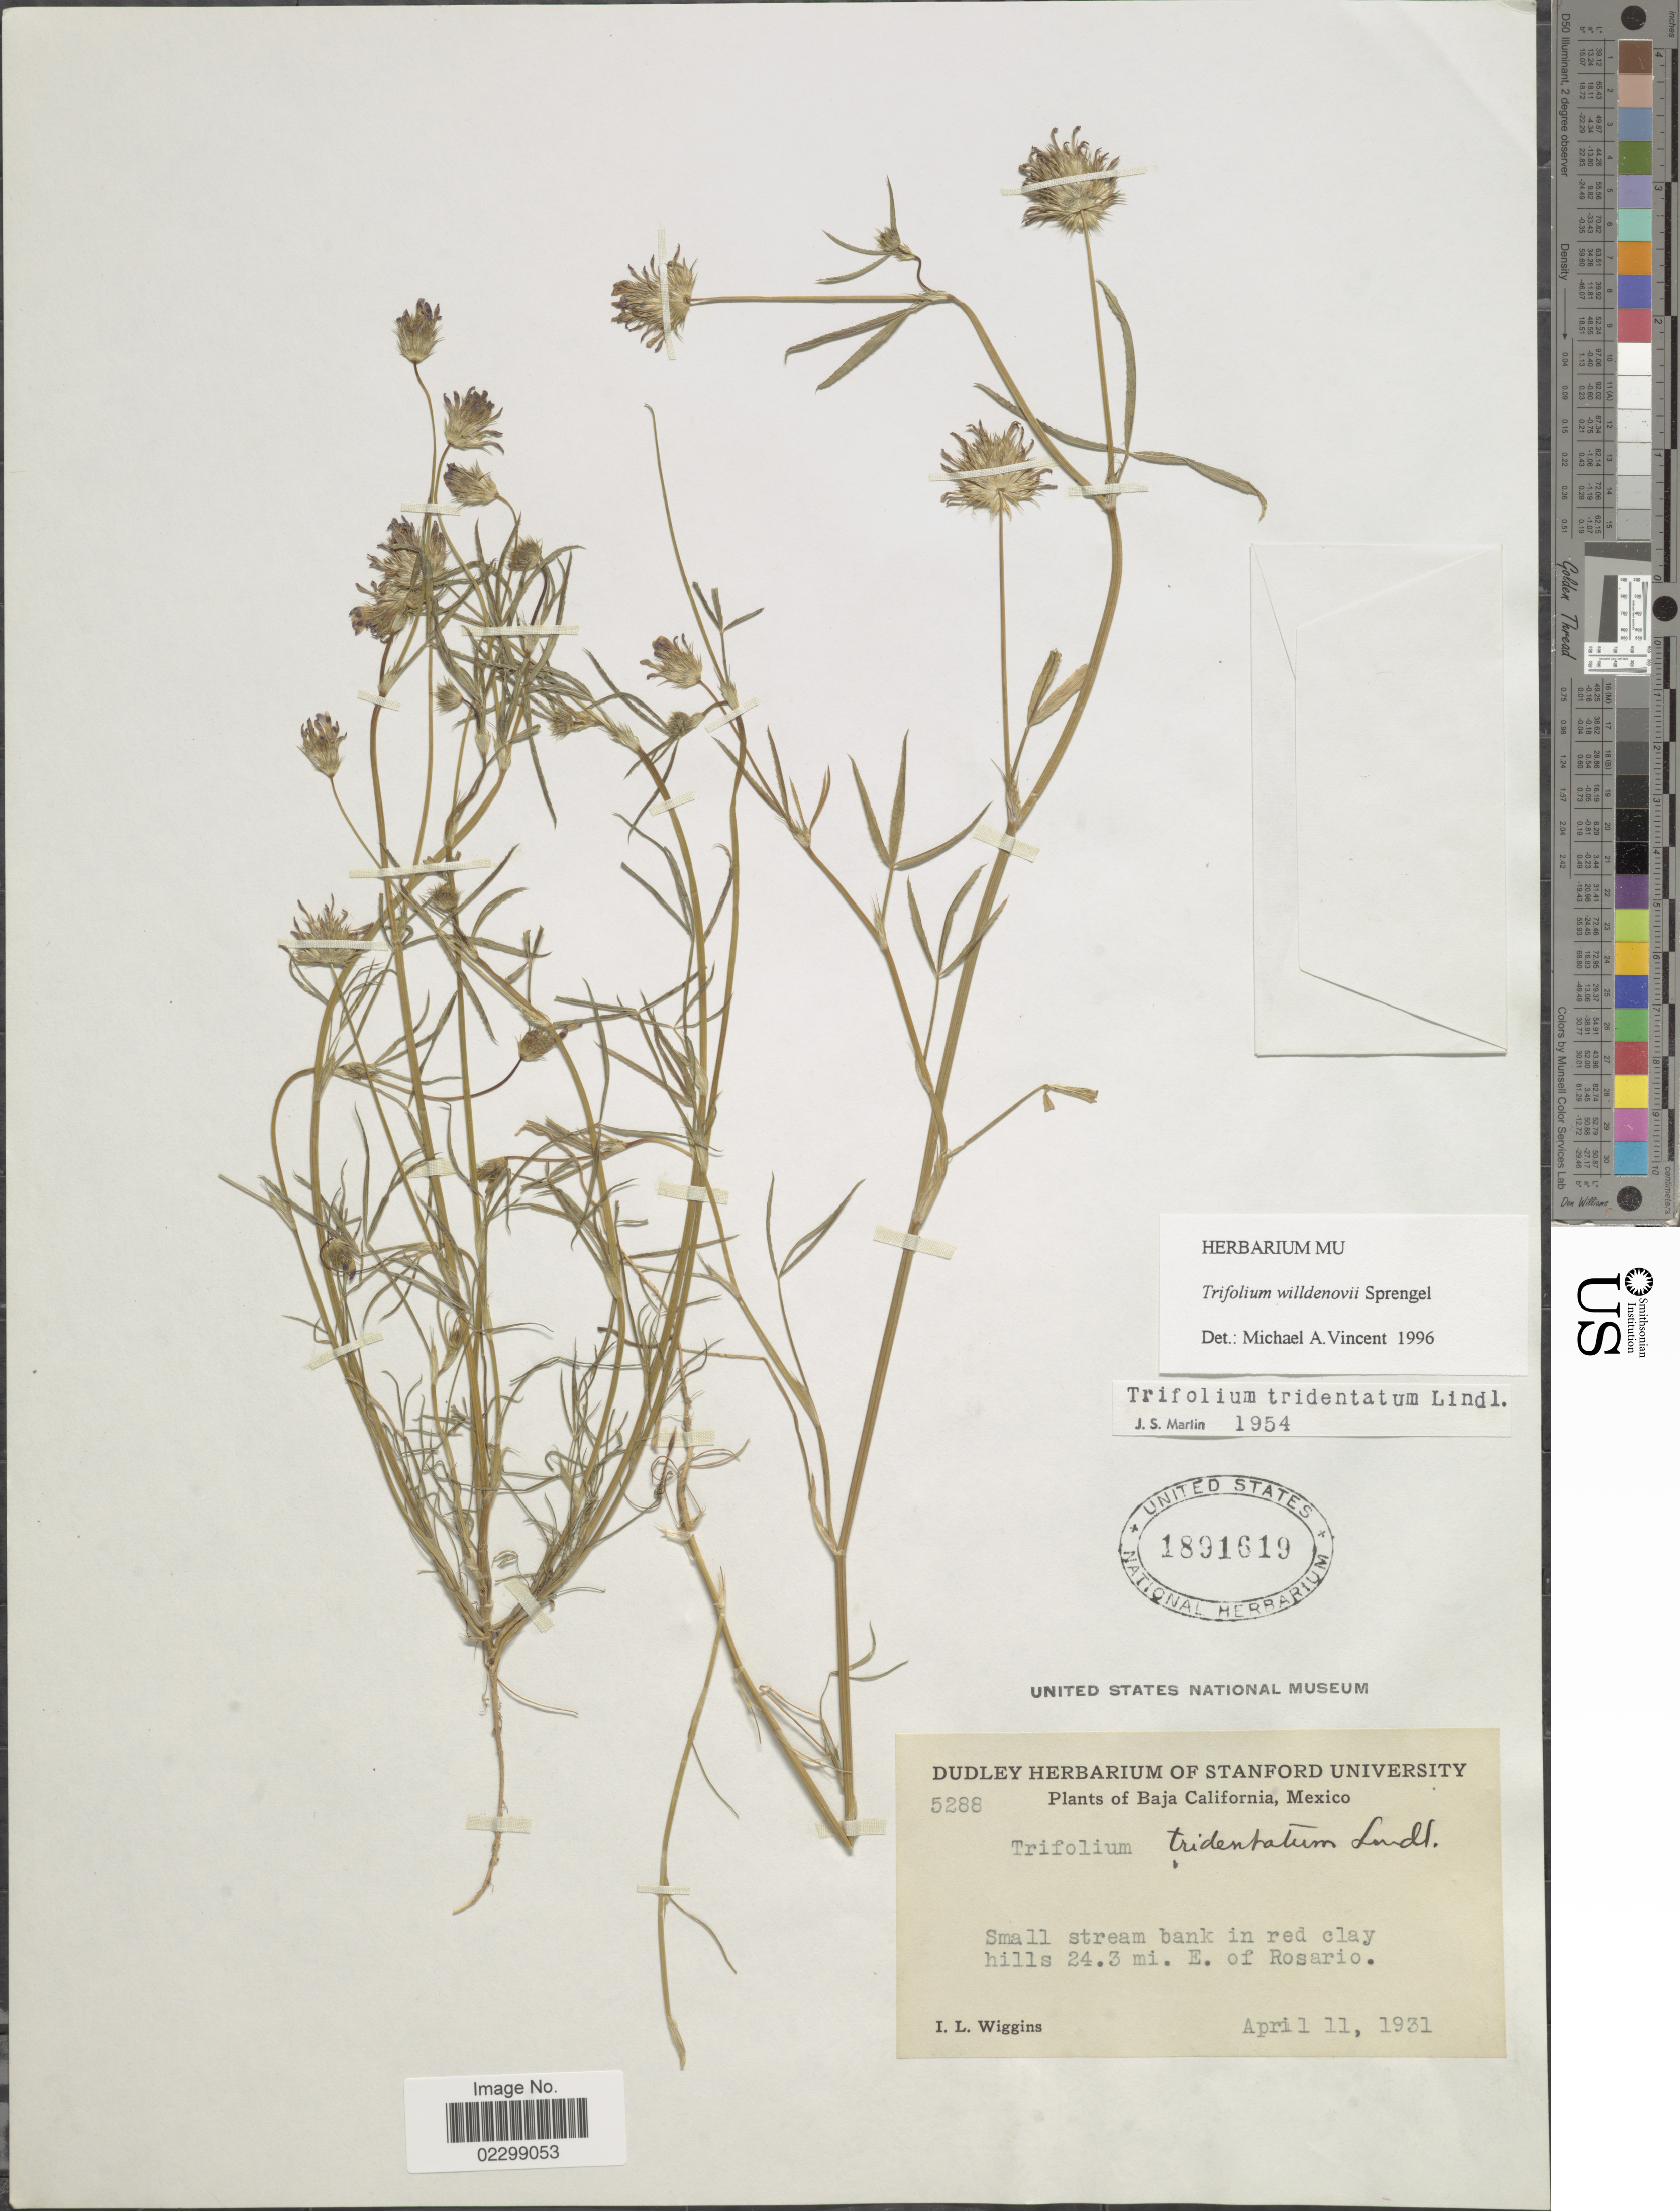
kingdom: Plantae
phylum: Tracheophyta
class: Magnoliopsida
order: Fabales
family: Fabaceae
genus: Trifolium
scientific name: Trifolium willdenovii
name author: Spreng.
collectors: I. L. Wiggins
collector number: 5288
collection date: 1931-04-11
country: Mexico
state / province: Baja California Norte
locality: Small stream bank in red clay hills, 24.3. mi. E. of Rosario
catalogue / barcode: US 1891619